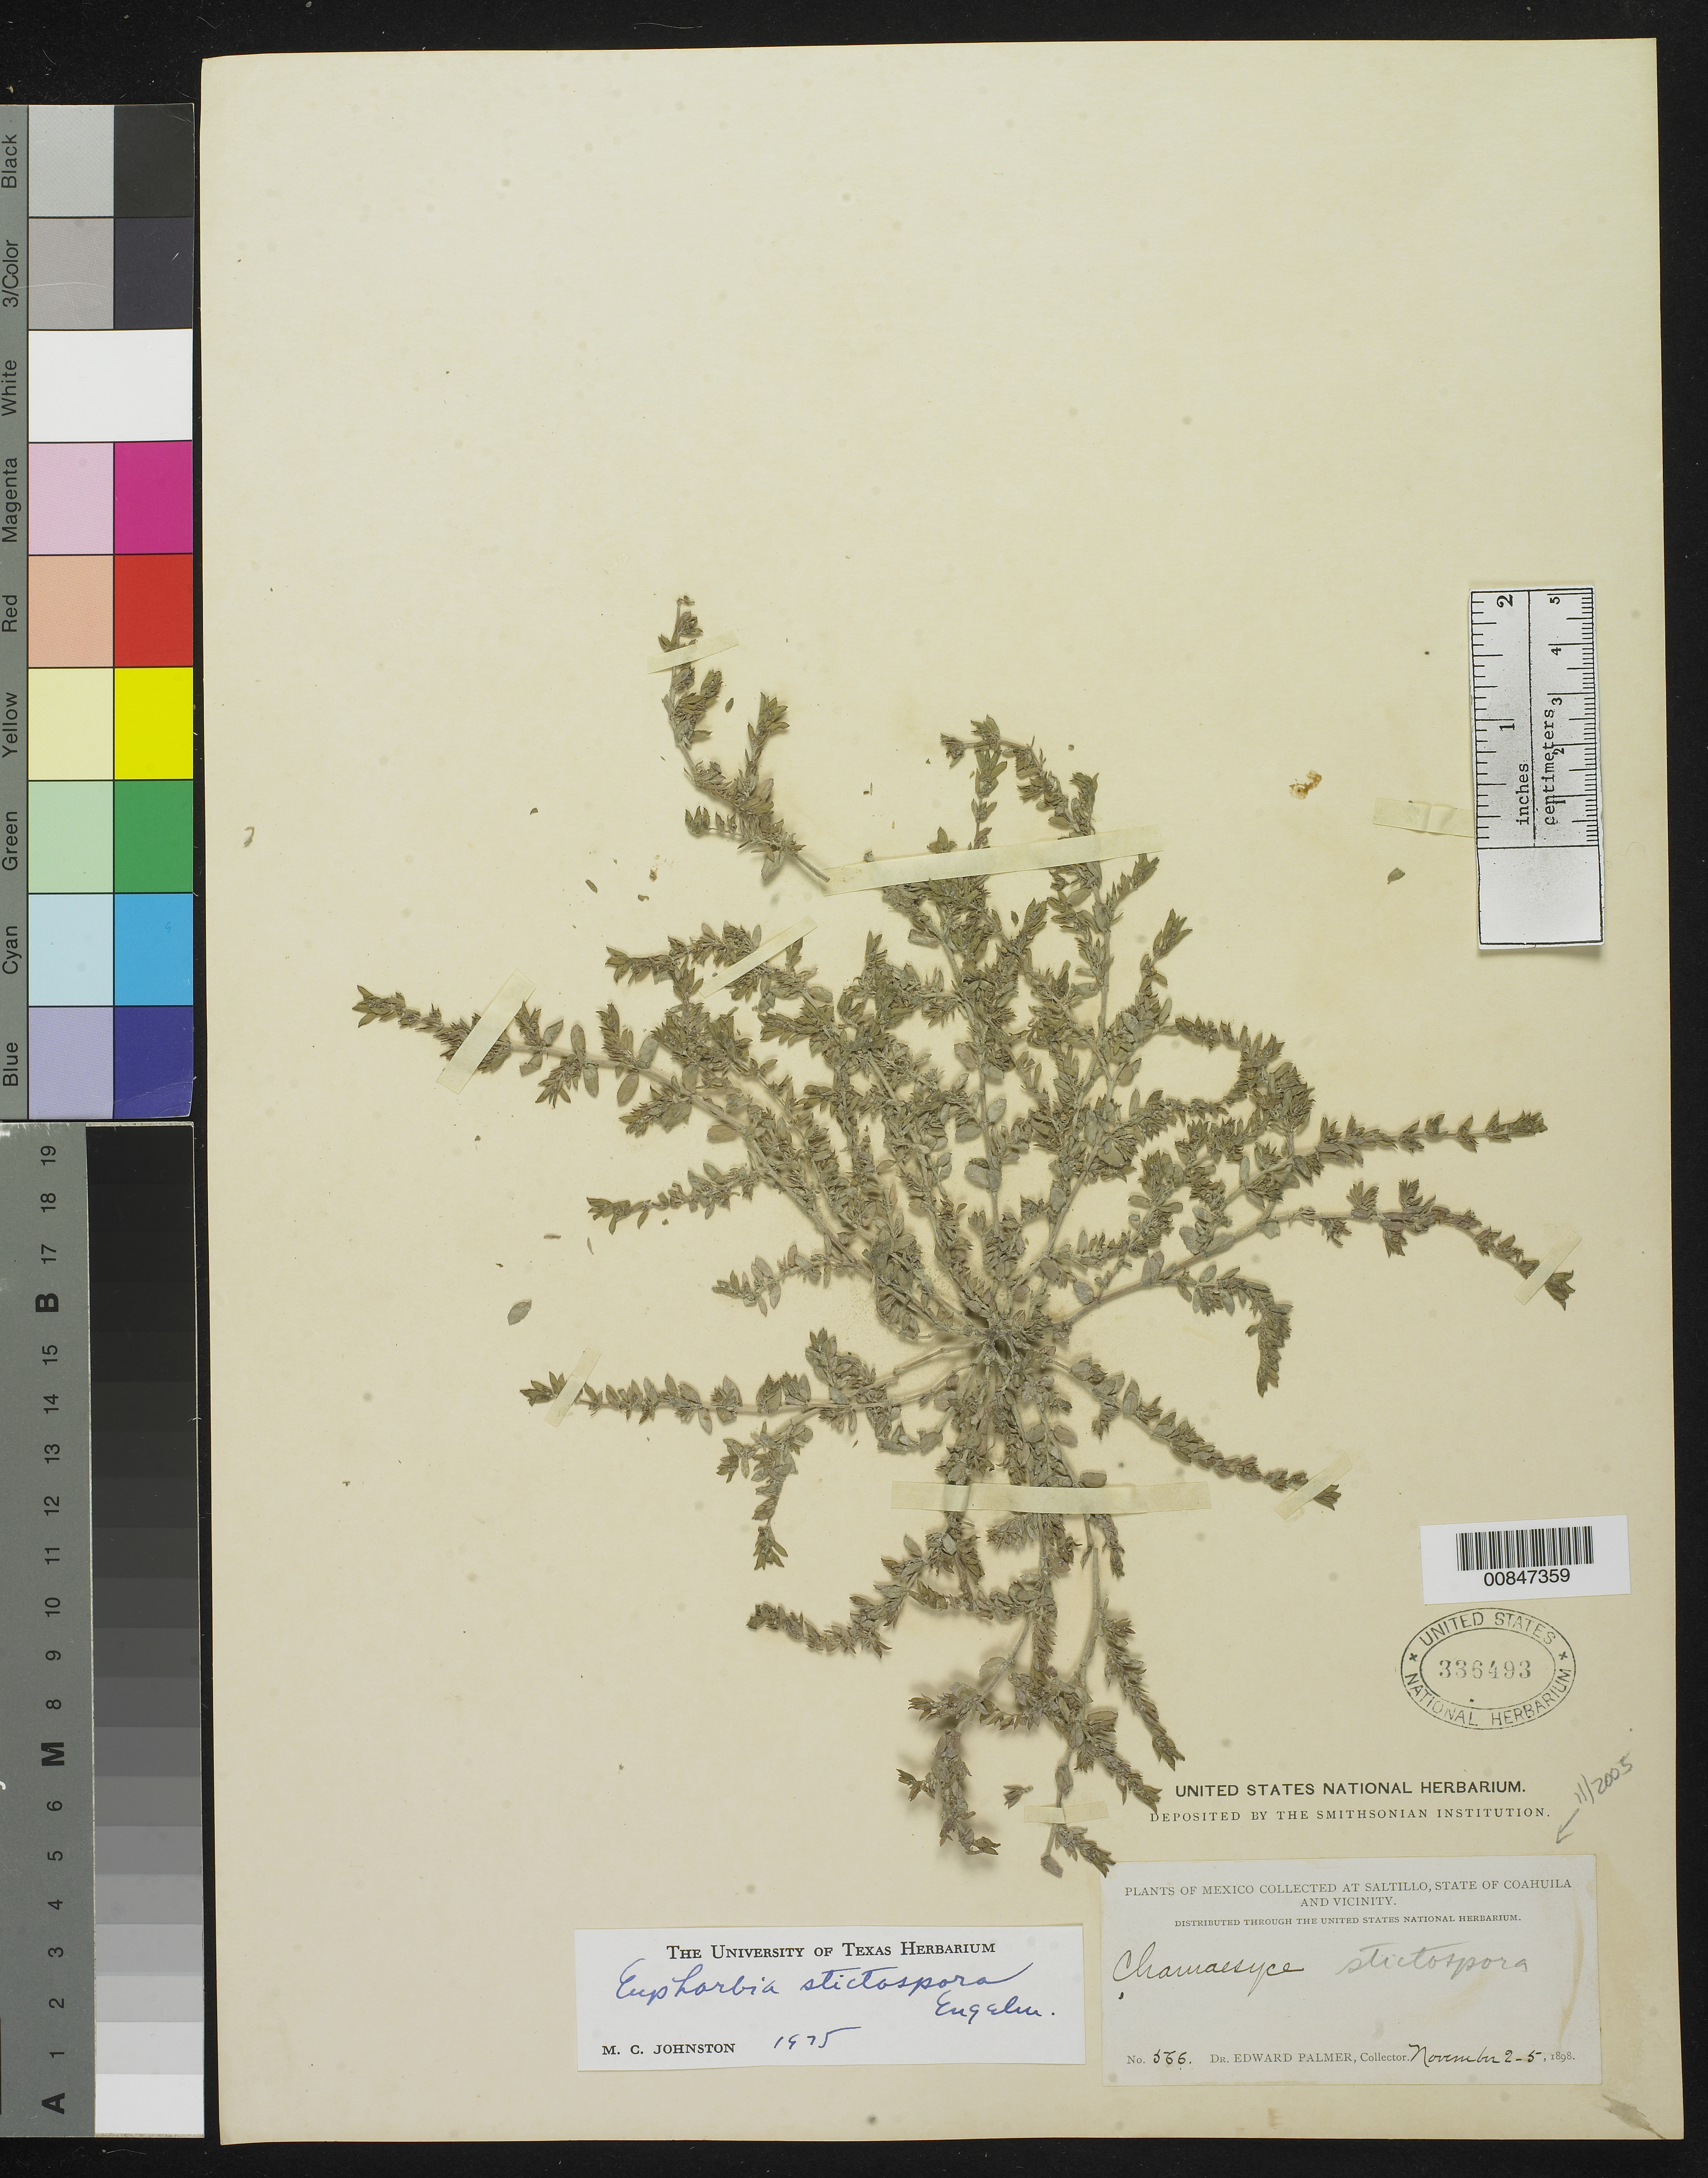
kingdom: Plantae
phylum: Tracheophyta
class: Magnoliopsida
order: Malpighiales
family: Euphorbiaceae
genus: Euphorbia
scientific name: Euphorbia stictospora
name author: Engelm.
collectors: E. Palmer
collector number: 566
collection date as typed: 02 Nov 1898 to 05 Nov 1898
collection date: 1898-11-02/1898-11-05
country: Mexico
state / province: Coahuila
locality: Saltillo, Coahuila and vicinity.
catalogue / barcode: US 336493